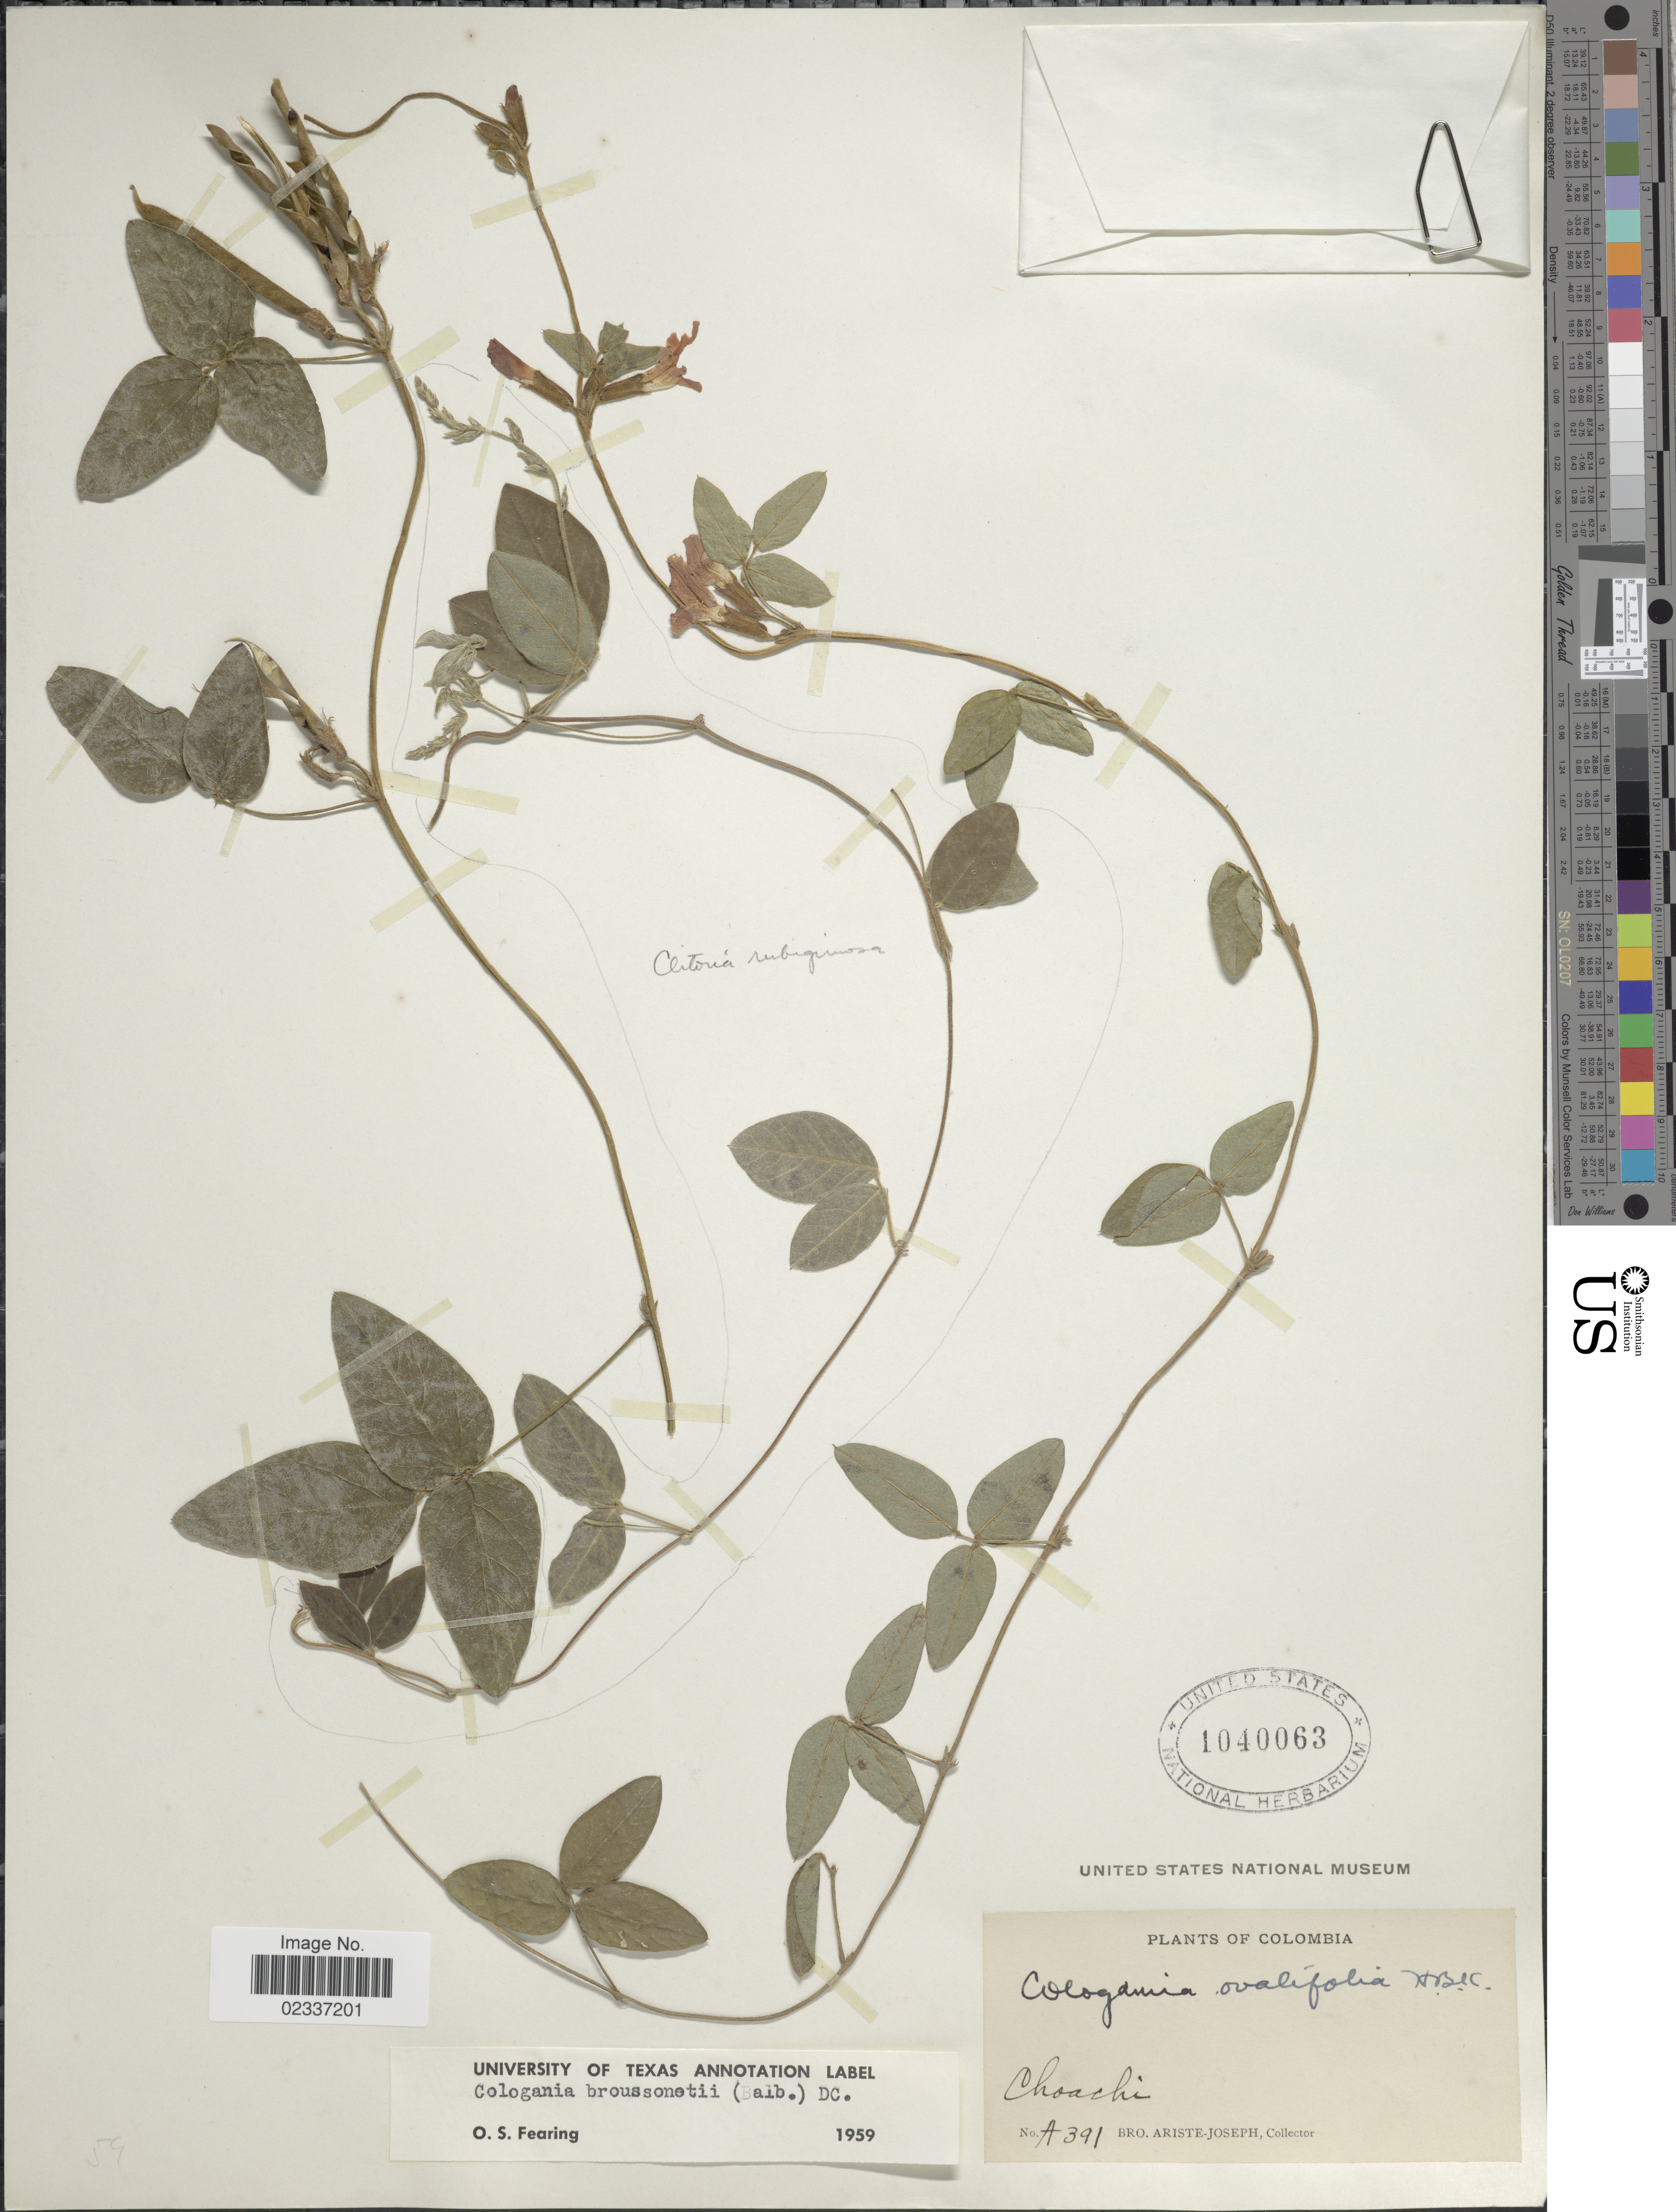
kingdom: Plantae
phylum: Tracheophyta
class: Magnoliopsida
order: Fabales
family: Fabaceae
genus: Cologania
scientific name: Cologania broussonetii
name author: (Balb.) DC.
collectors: Bro. Ariste-Joseph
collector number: A391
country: Colombia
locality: Choachi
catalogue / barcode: US 1040063